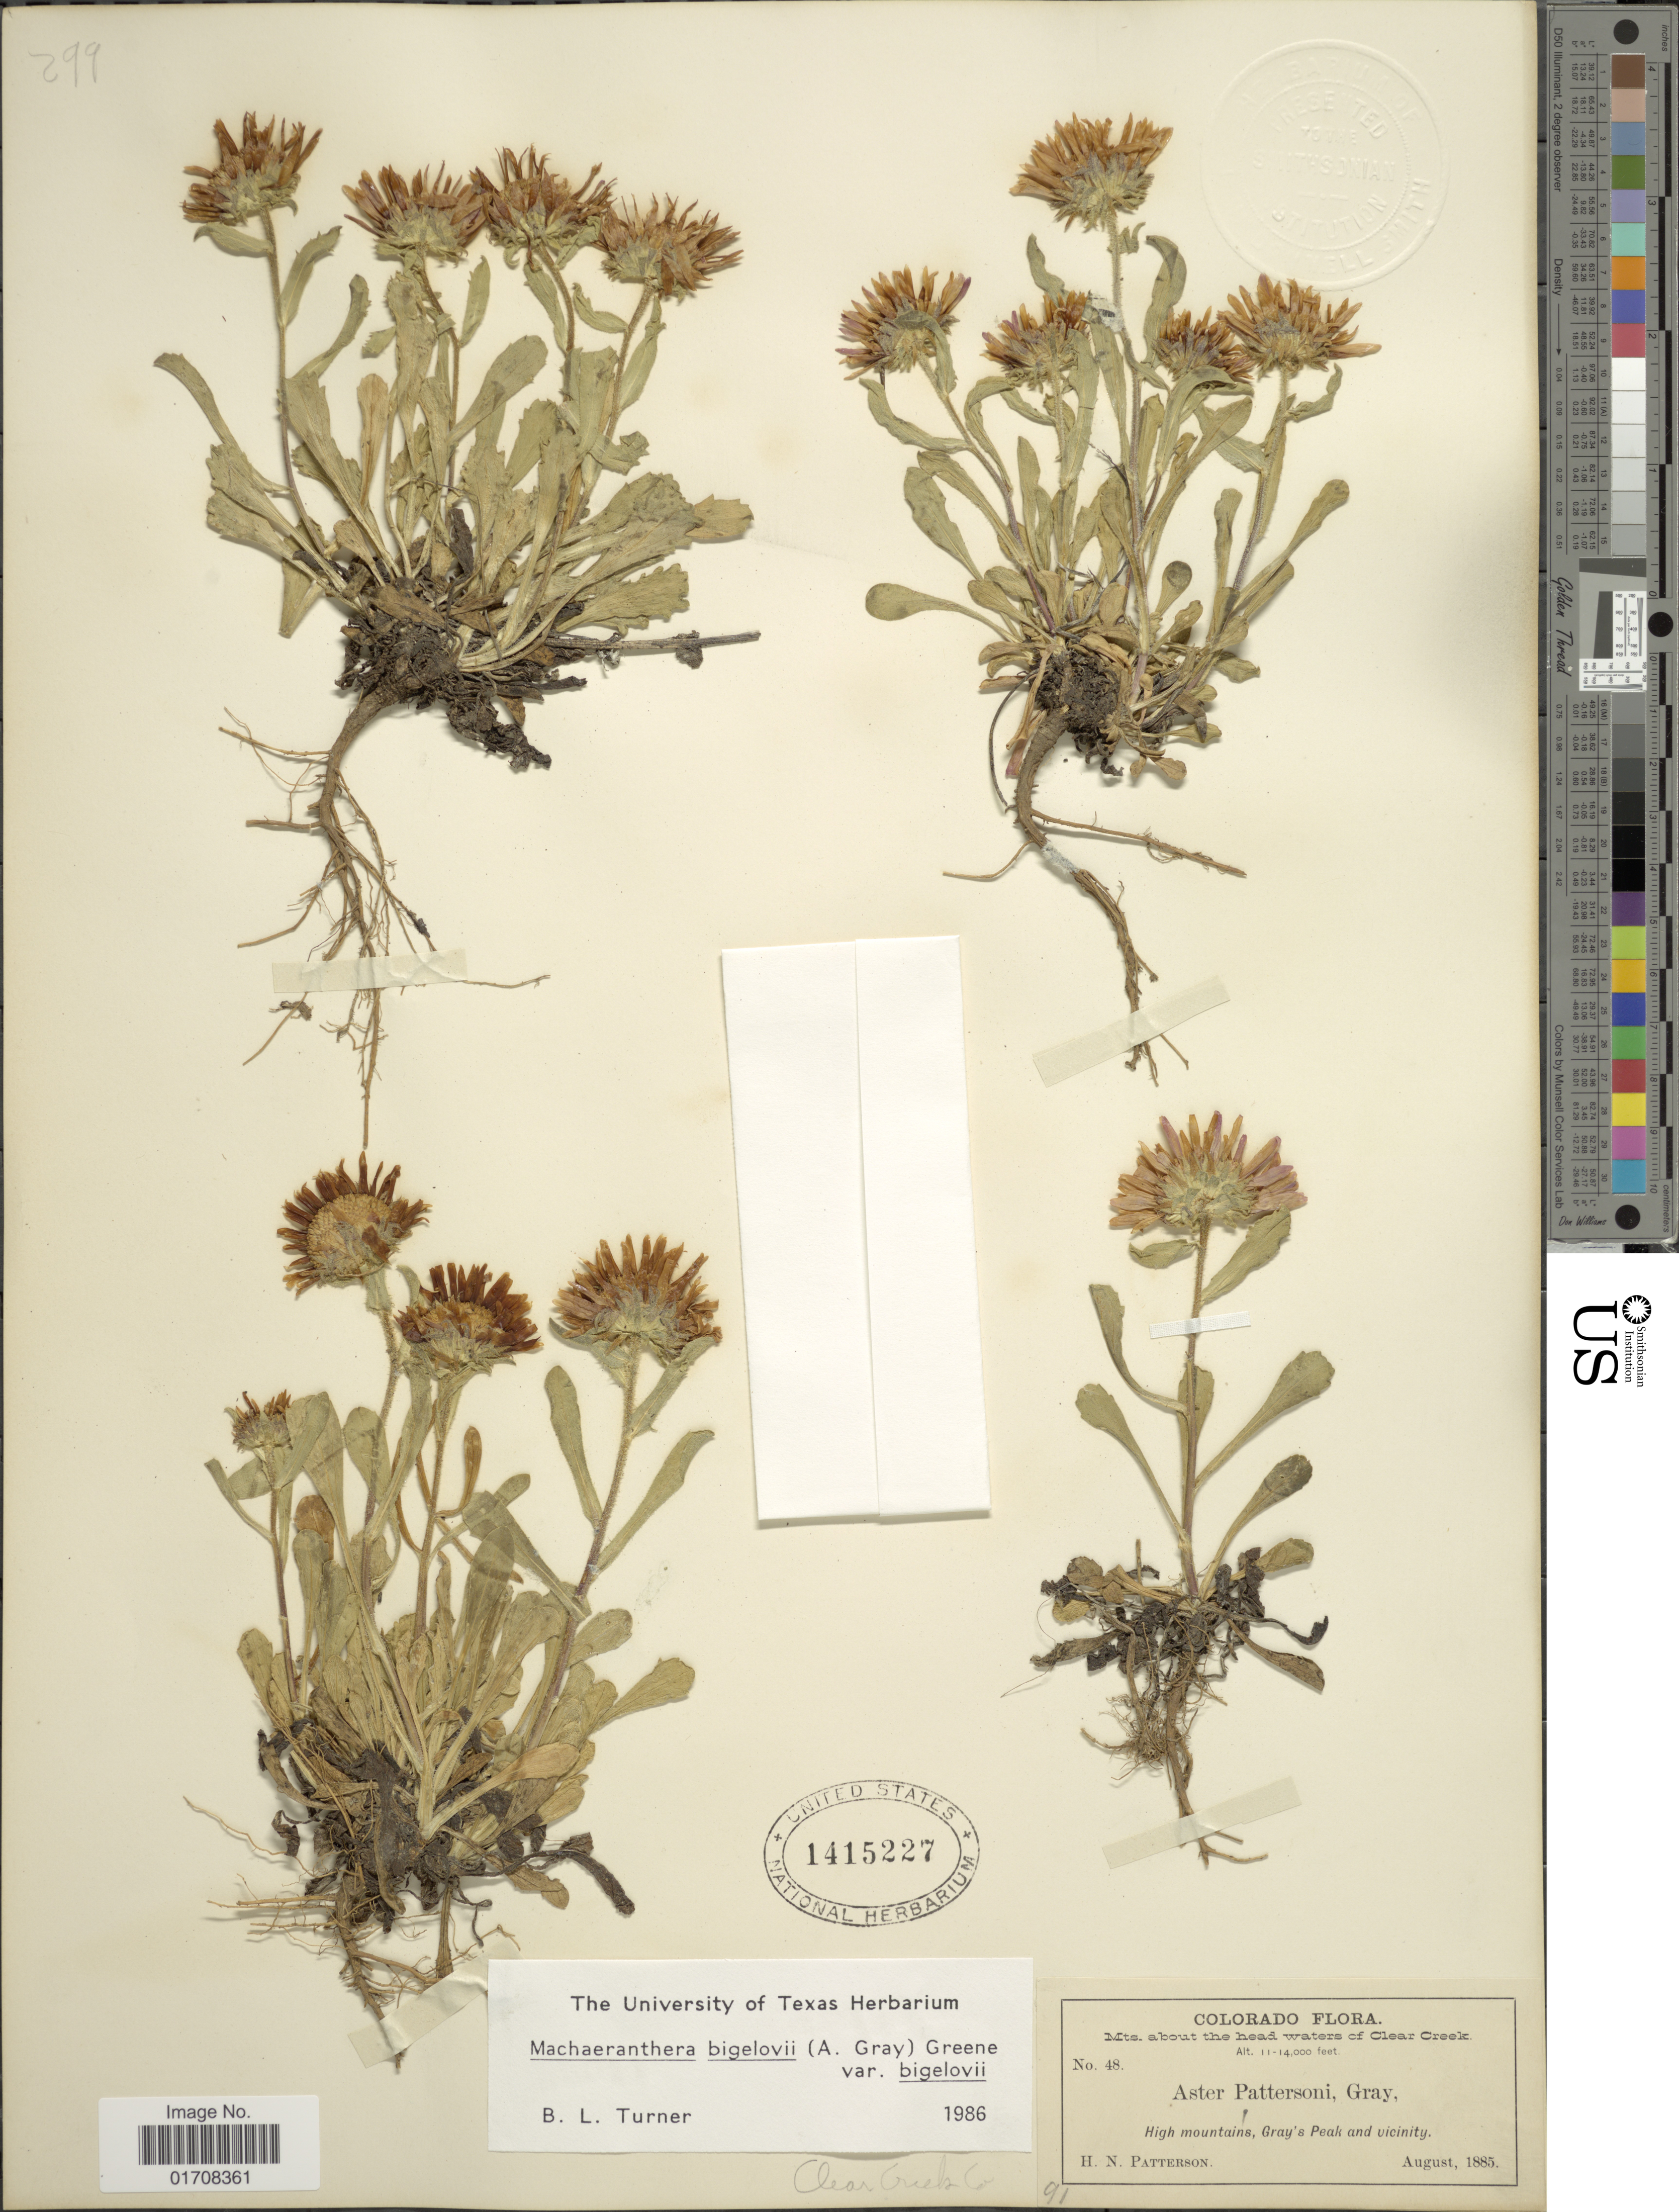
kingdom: Plantae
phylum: Tracheophyta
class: Magnoliopsida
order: Asterales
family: Asteraceae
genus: Machaeranthera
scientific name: Machaeranthera bigelovii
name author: (A. Gray) Greene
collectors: H. N. Patterson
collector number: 48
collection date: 1885-08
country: United States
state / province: Colorado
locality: Mts. about the head waters of Clear Creek, Gray's Peak and vicinity, Clear Creek Co.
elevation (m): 3353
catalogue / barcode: US 1415227